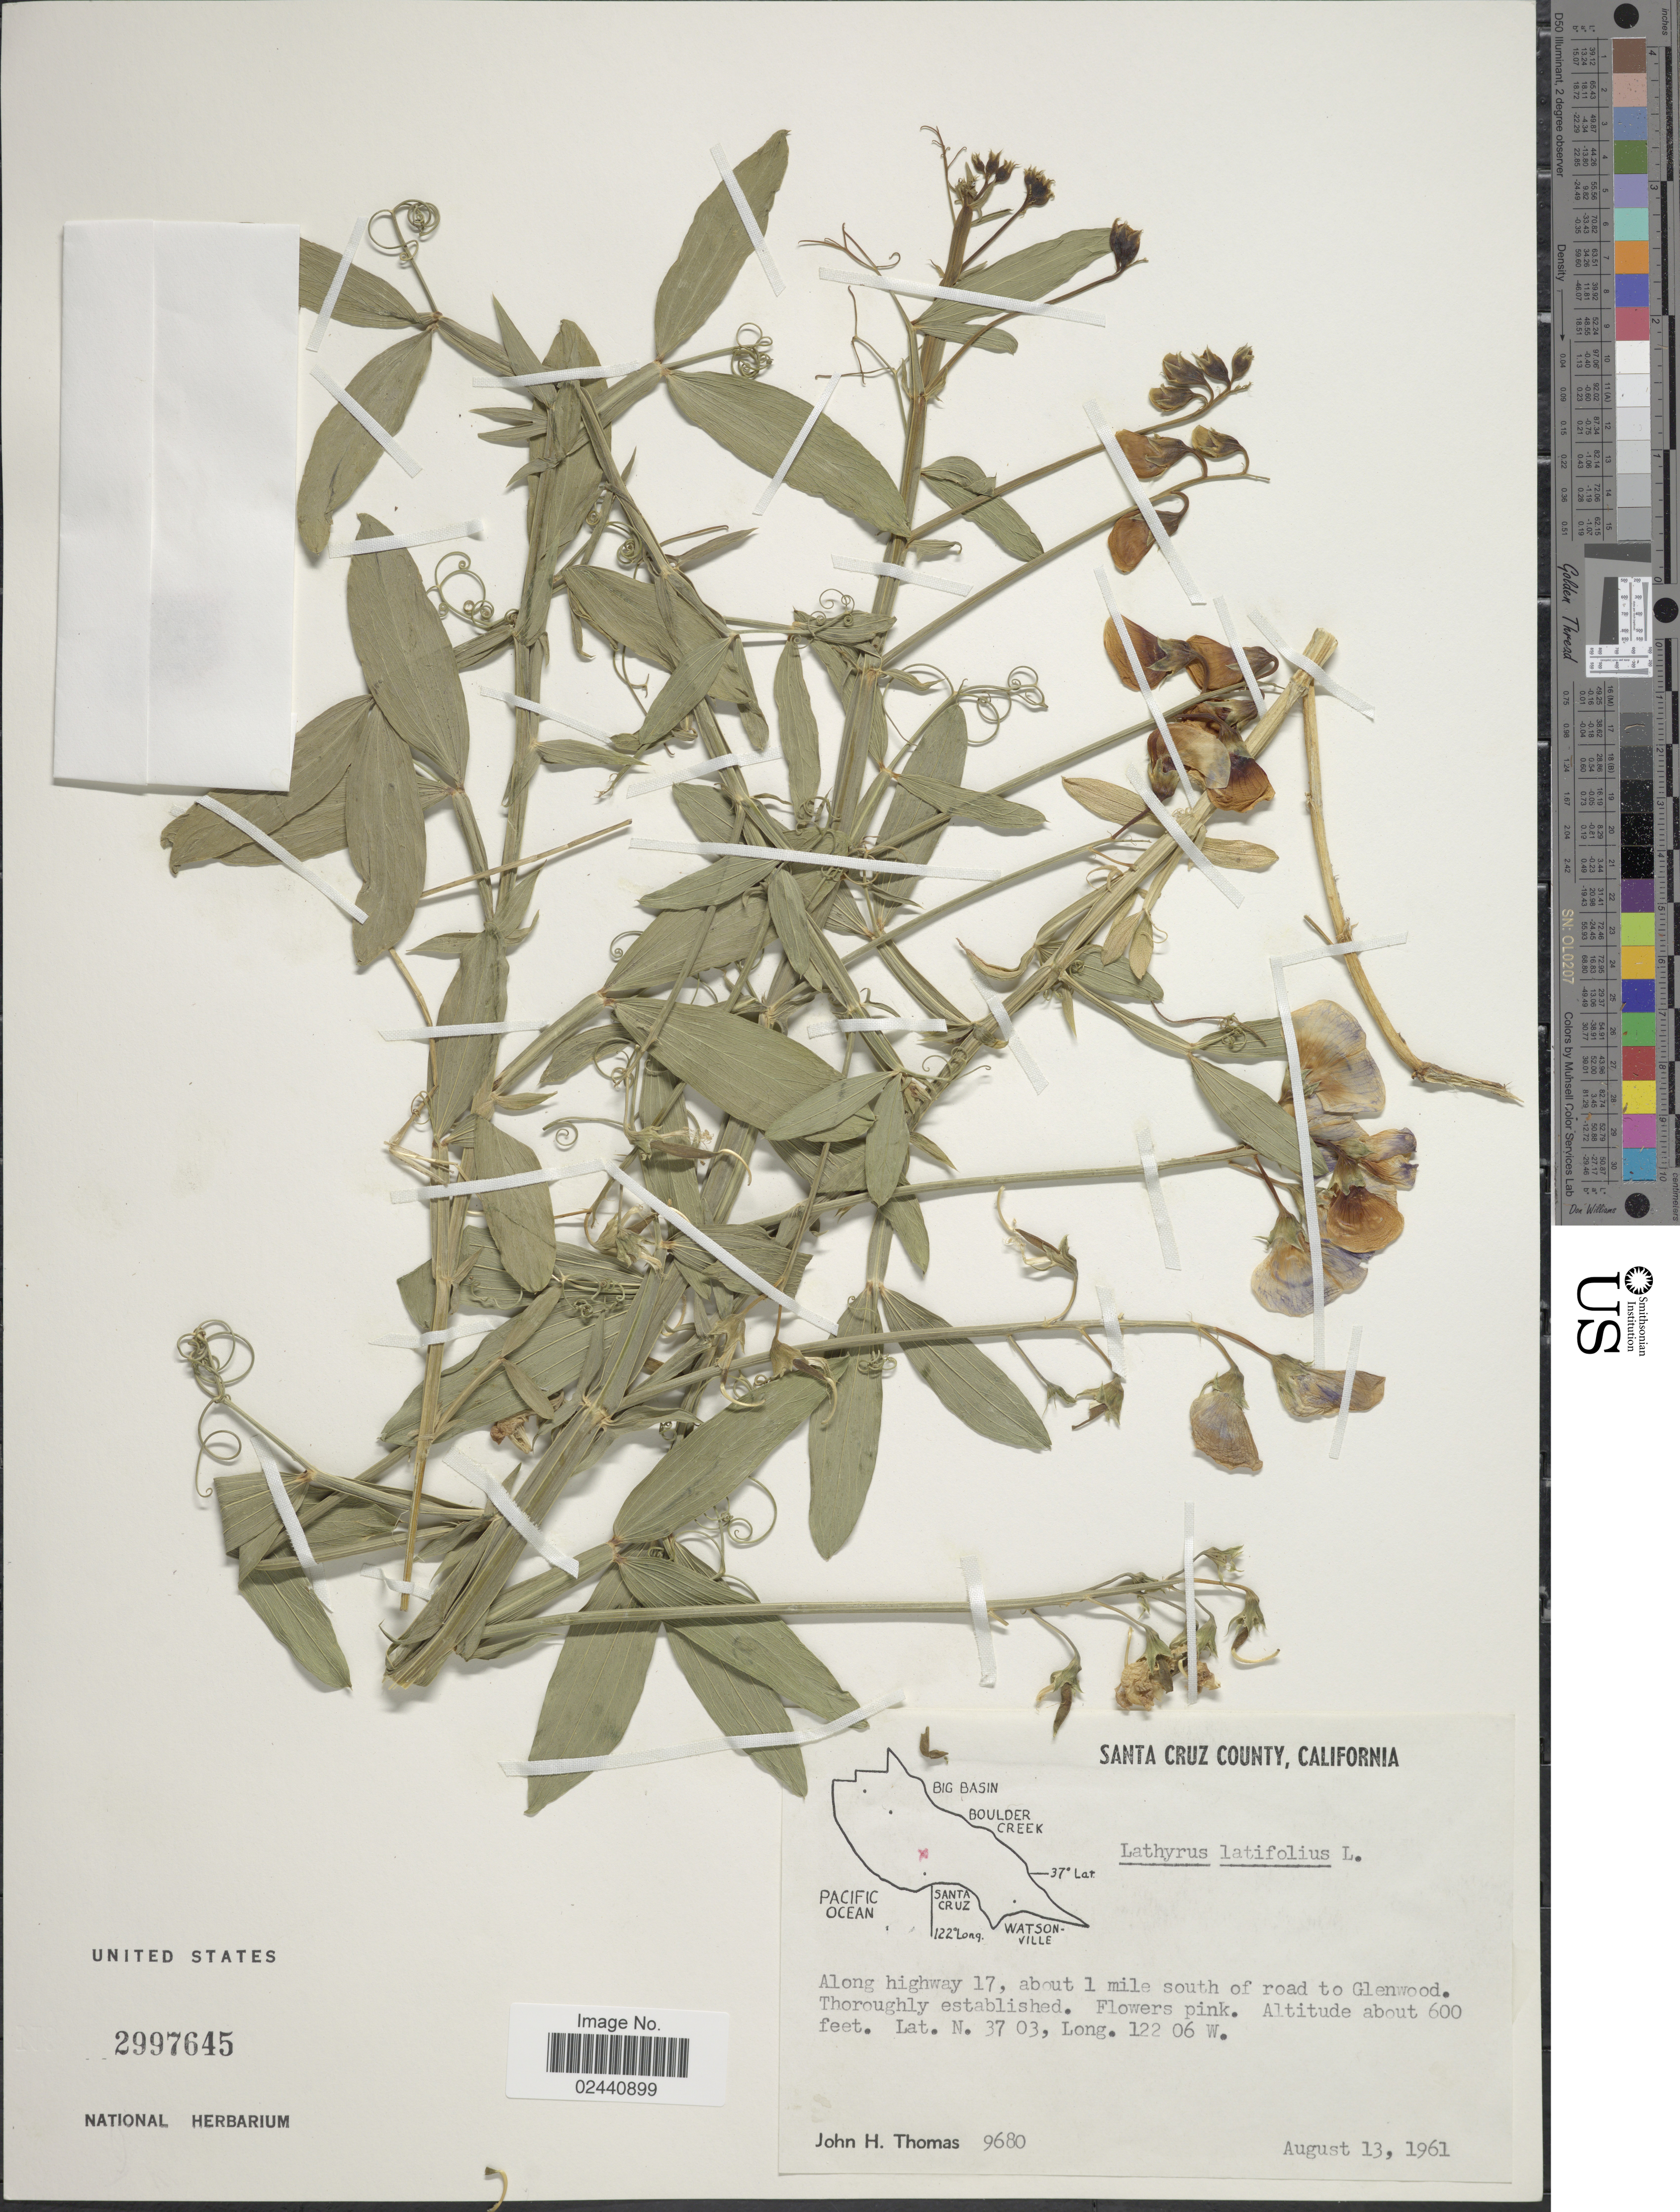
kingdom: Plantae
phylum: Tracheophyta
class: Magnoliopsida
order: Fabales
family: Fabaceae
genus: Lathyrus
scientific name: Lathyrus latifolius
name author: L.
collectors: J. H. Thomas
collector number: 9680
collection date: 1961-08-13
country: United States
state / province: California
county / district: Santa Cruz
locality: Santa Cruz County, Along highway 17, about 1 mile south of road to Glenwood.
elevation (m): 183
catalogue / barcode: US 2997645